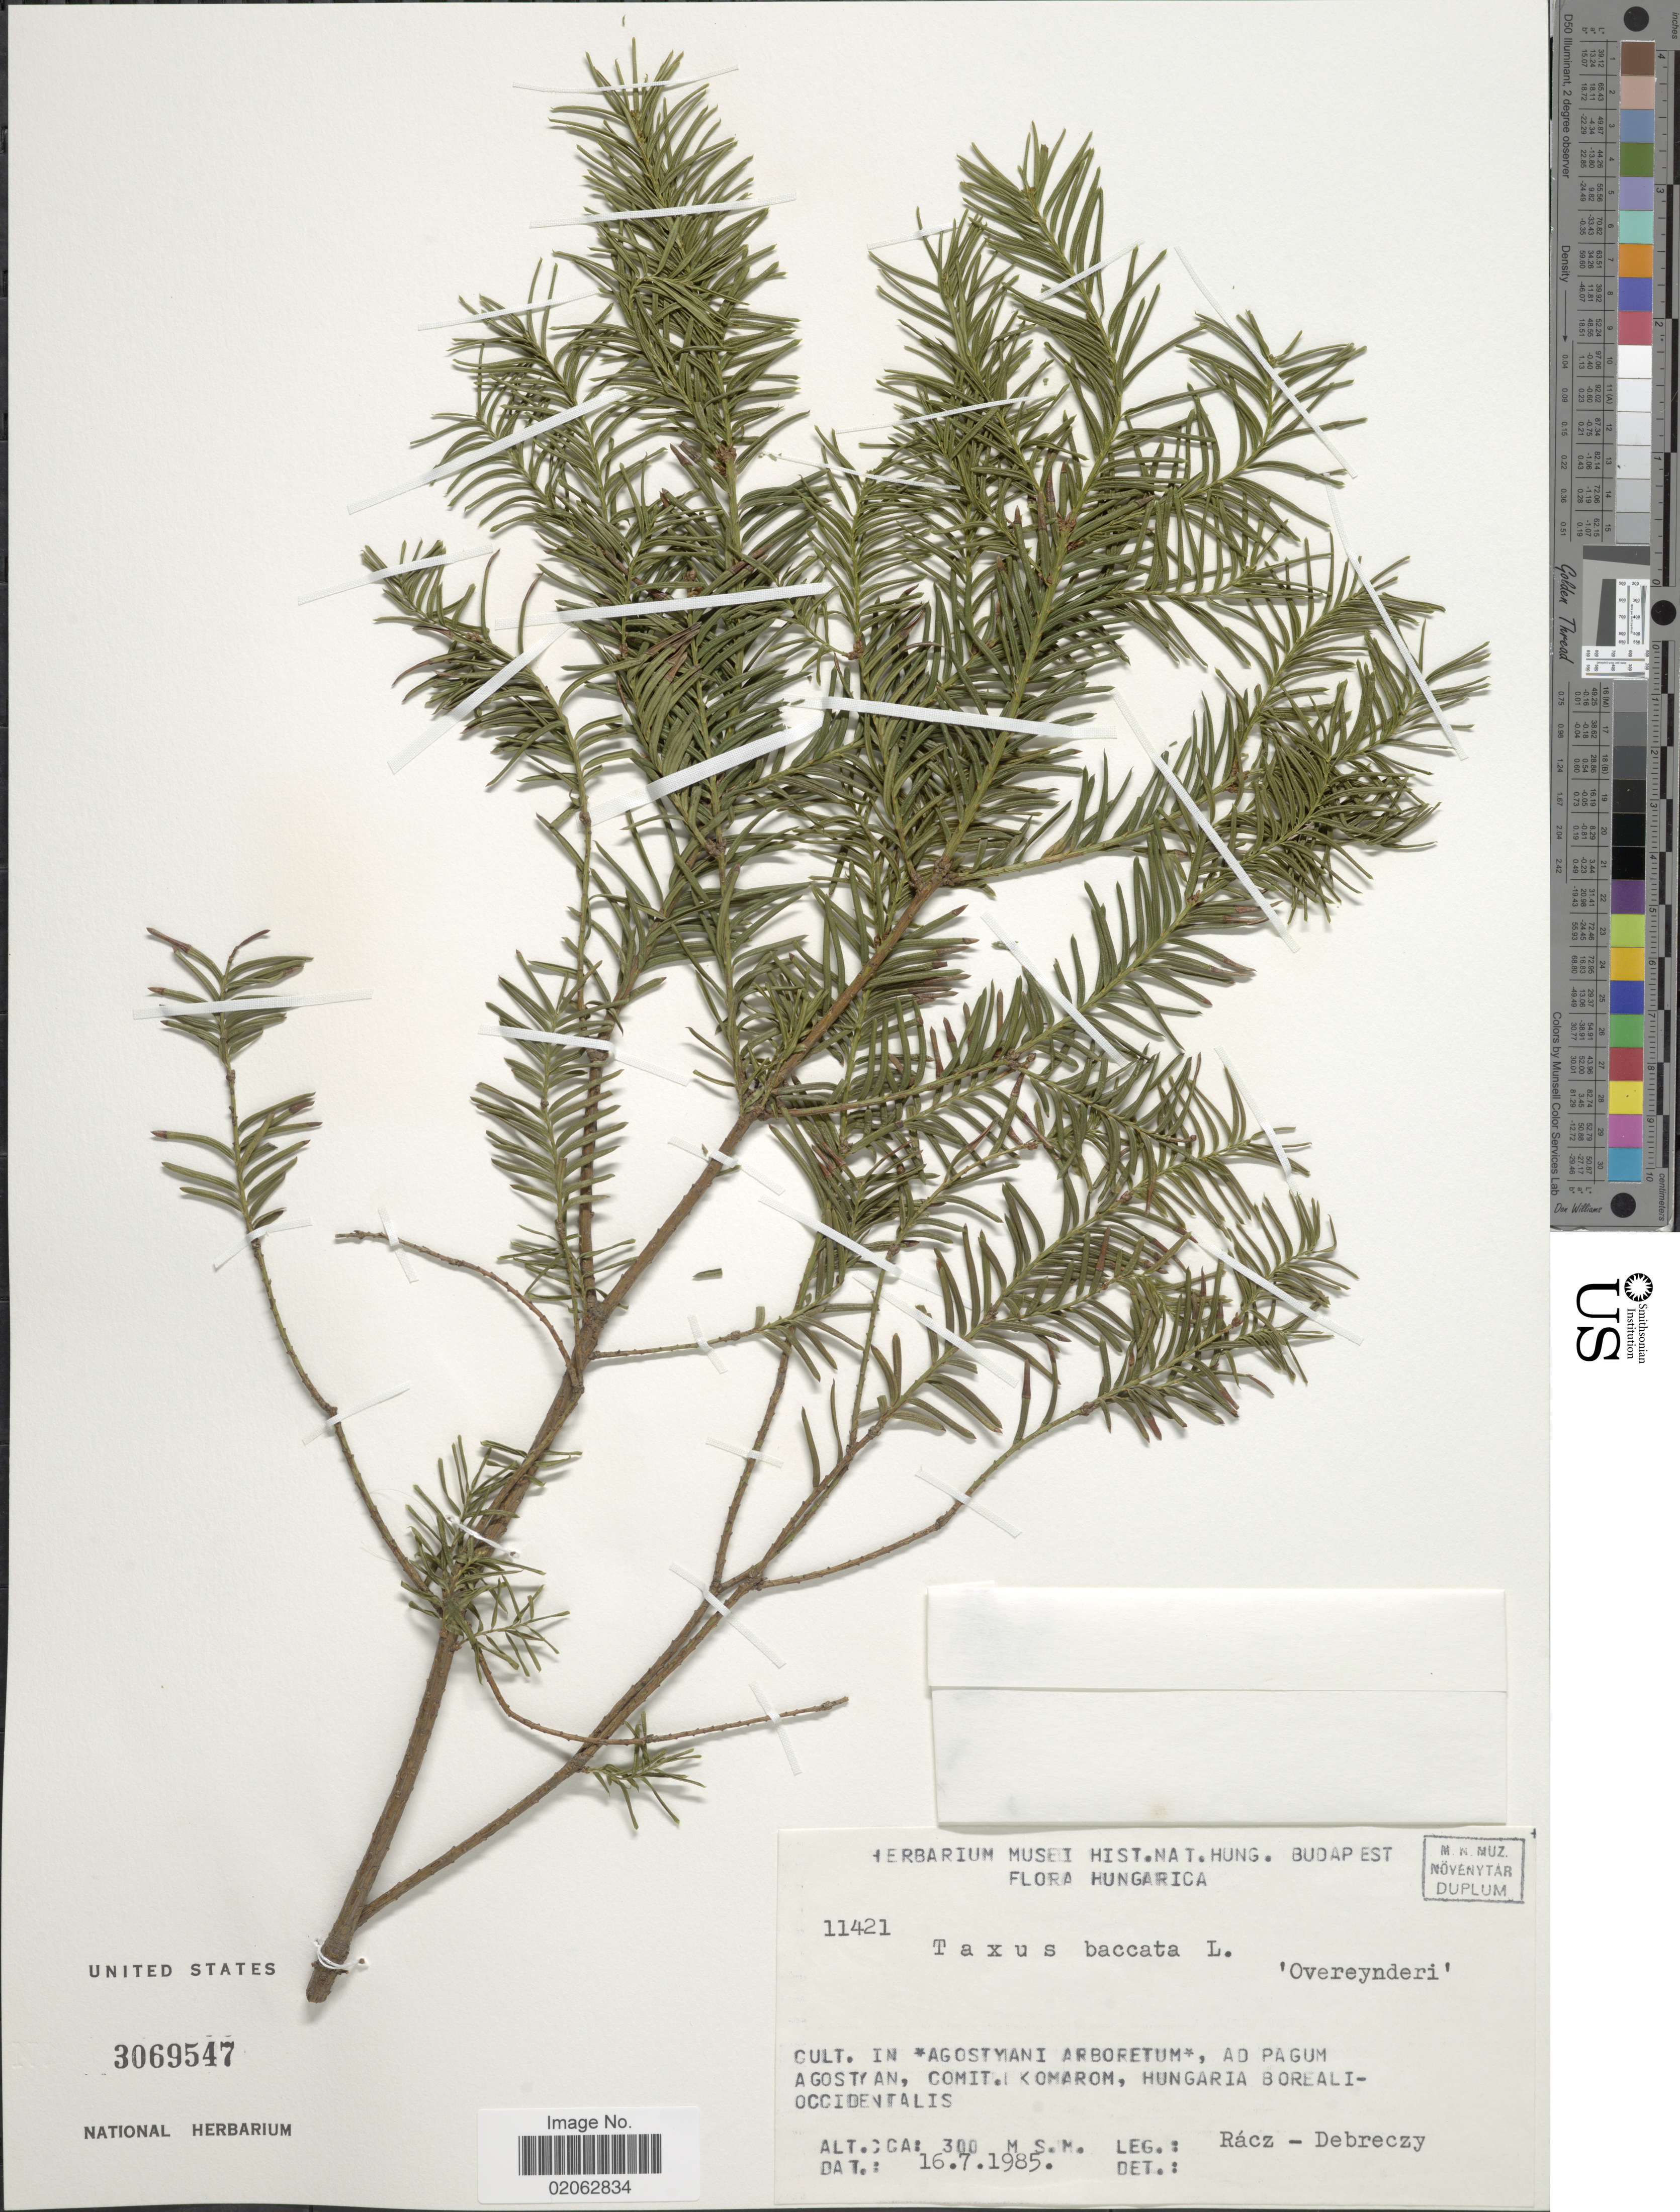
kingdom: Plantae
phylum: Tracheophyta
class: Pinopsida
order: Pinales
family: Taxaceae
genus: Taxus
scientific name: Taxus baccata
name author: L.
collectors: Rácz & Z. Debreczy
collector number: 11421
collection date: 1985-07-16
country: Hungary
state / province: Komárom-Esztergom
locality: Cult. in Agostyani Arboreteum, ad pagum Agostyan, Hungaria Boreali-occidentalis.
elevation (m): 300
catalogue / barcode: US 3069547